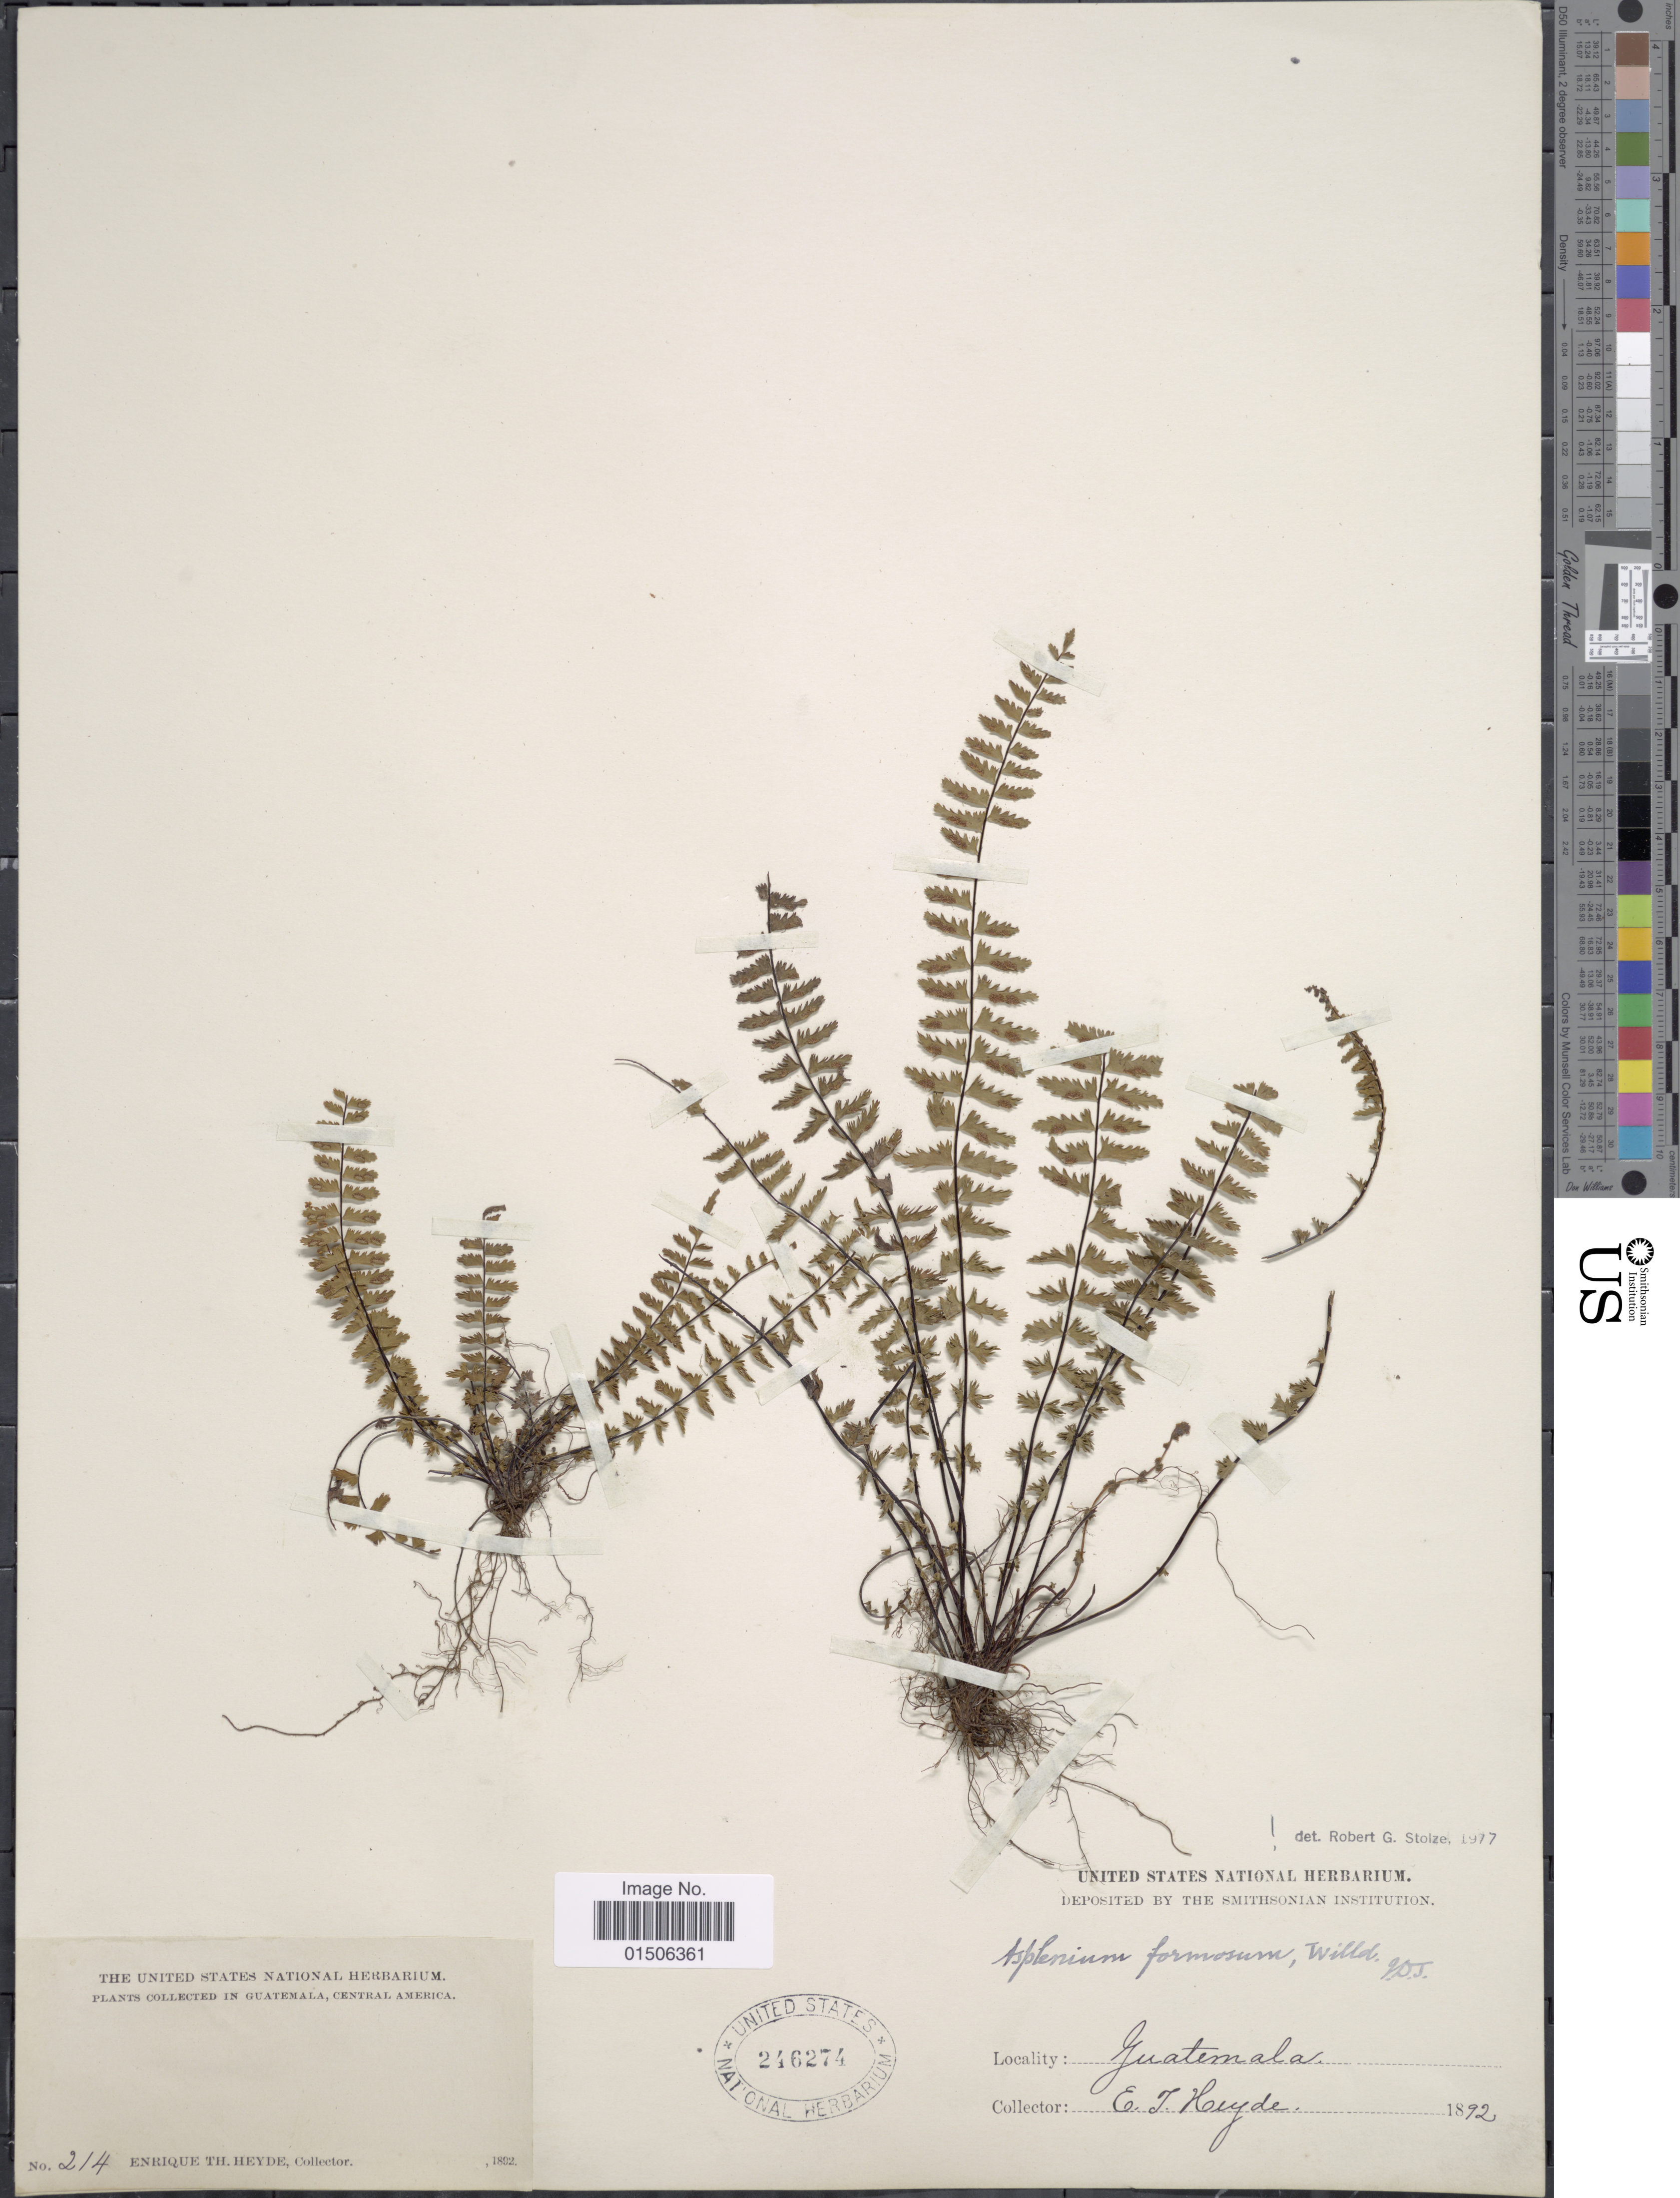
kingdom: Plantae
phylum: Tracheophyta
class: Polypodiopsida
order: Polypodiales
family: Aspleniaceae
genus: Asplenium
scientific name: Asplenium formosum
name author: Willd.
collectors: E. T. Heyde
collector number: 214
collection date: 1892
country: Guatemala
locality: Central America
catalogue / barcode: US 246274